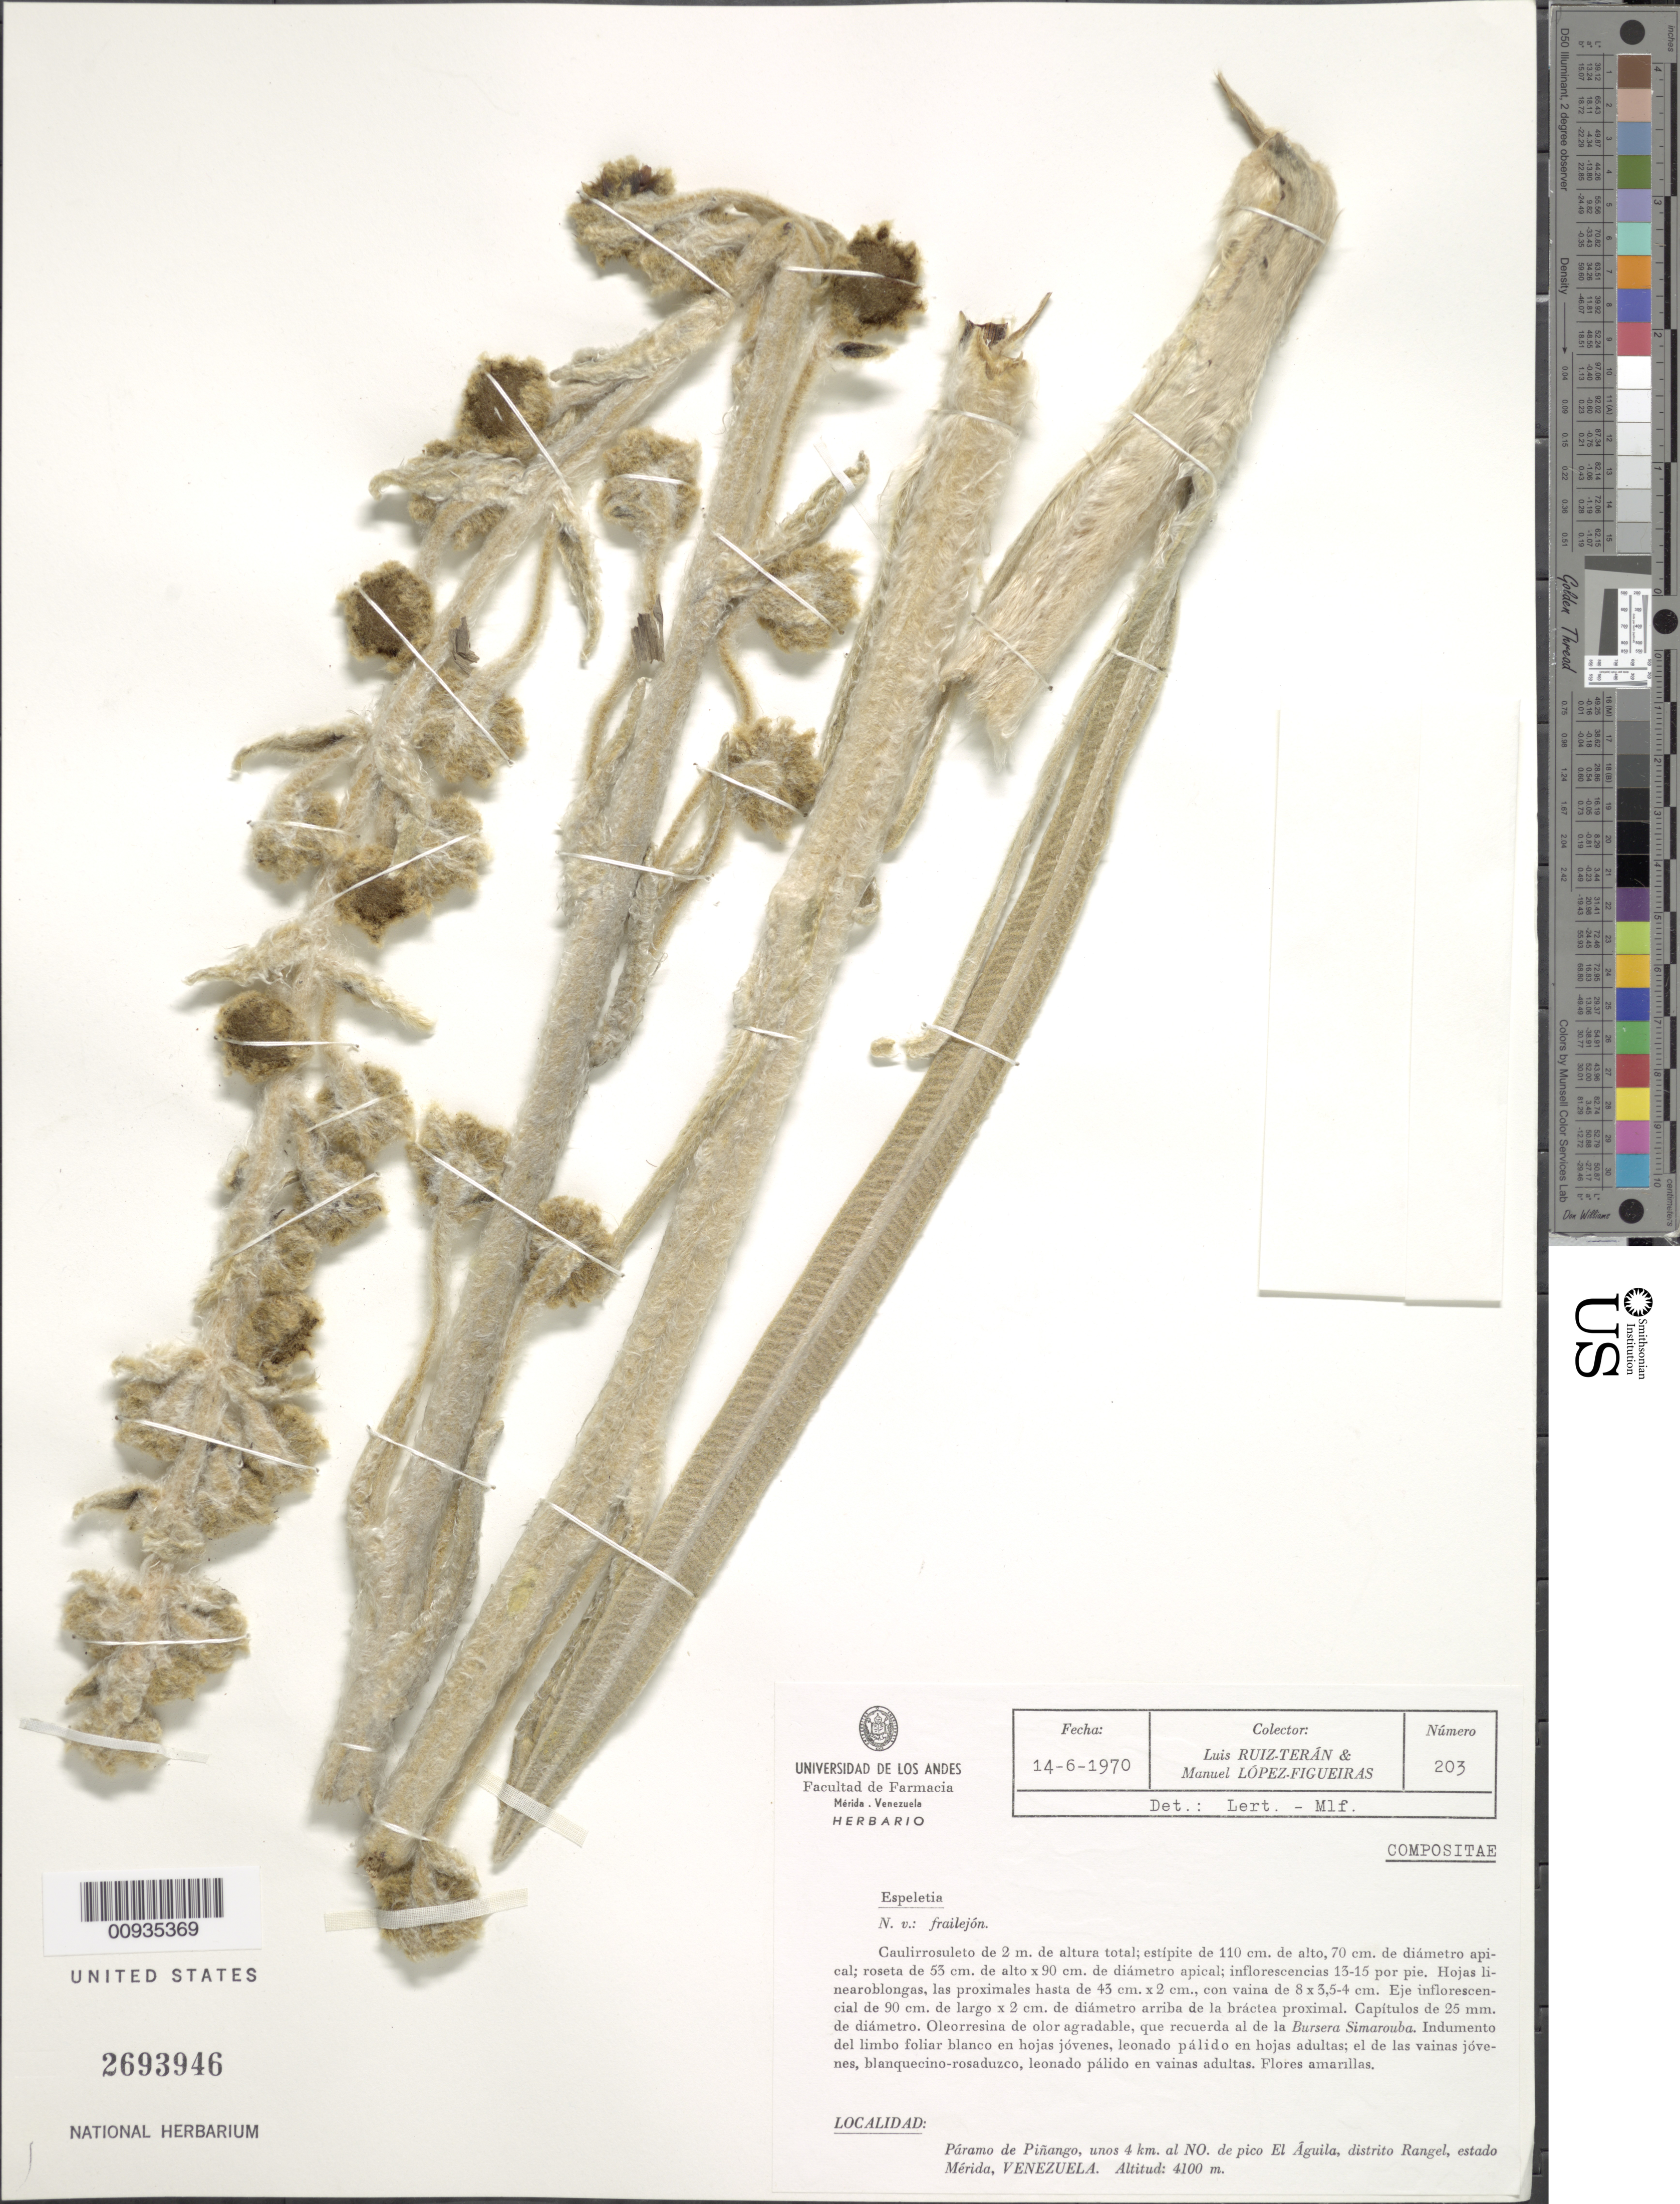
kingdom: Plantae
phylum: Tracheophyta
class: Magnoliopsida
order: Asterales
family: Asteraceae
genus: Coespeletia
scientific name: Coespeletia spicata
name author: (Sch. Bip. ex Wedd.) Cuatrec.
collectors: L. E. Ruíz-Terán & M. López Figueiras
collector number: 203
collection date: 1970-06-14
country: Venezuela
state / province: Mérida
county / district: Rangel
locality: Páramo de Piñango. Unos 4 km al NO de pico El Águila.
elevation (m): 4100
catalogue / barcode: US 2693946